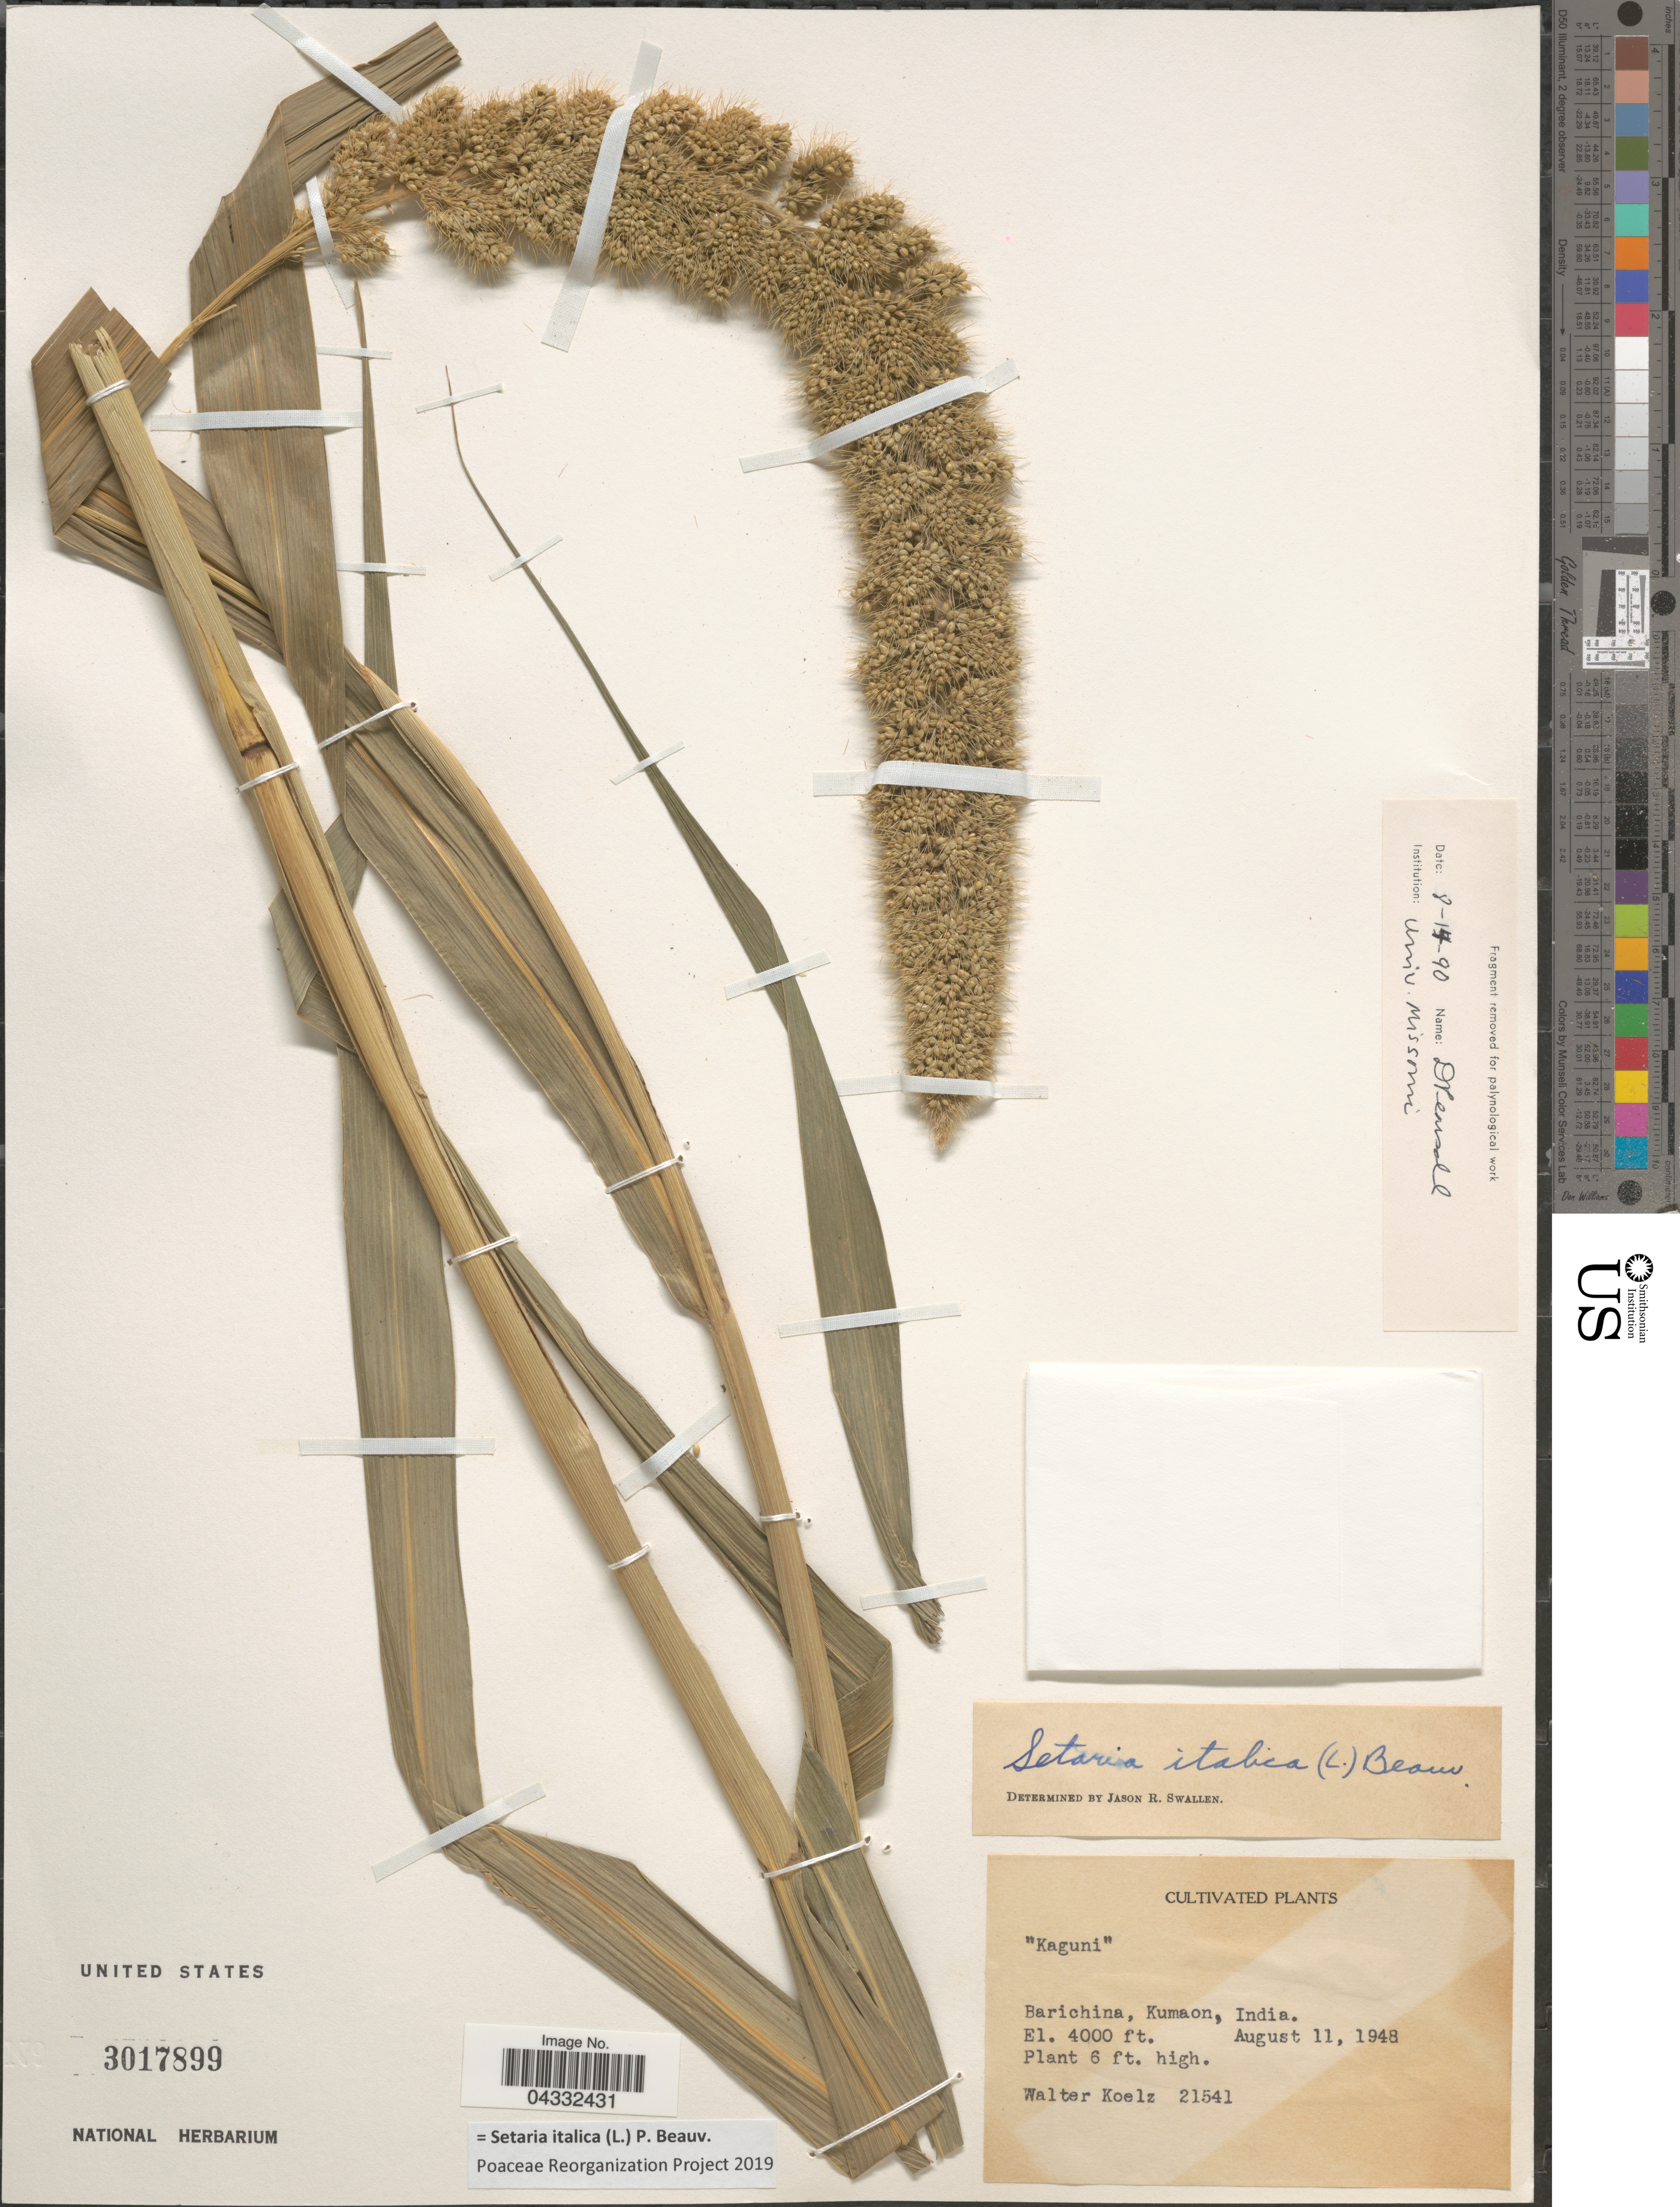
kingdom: Plantae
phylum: Tracheophyta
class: Liliopsida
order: Poales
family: Poaceae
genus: Setaria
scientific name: Setaria italica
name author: (L.) P. Beauv.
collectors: W. N. Koelz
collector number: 21541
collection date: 1948-08-11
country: India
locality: Barichina, Kumaon.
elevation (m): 1219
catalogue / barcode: US 3017899